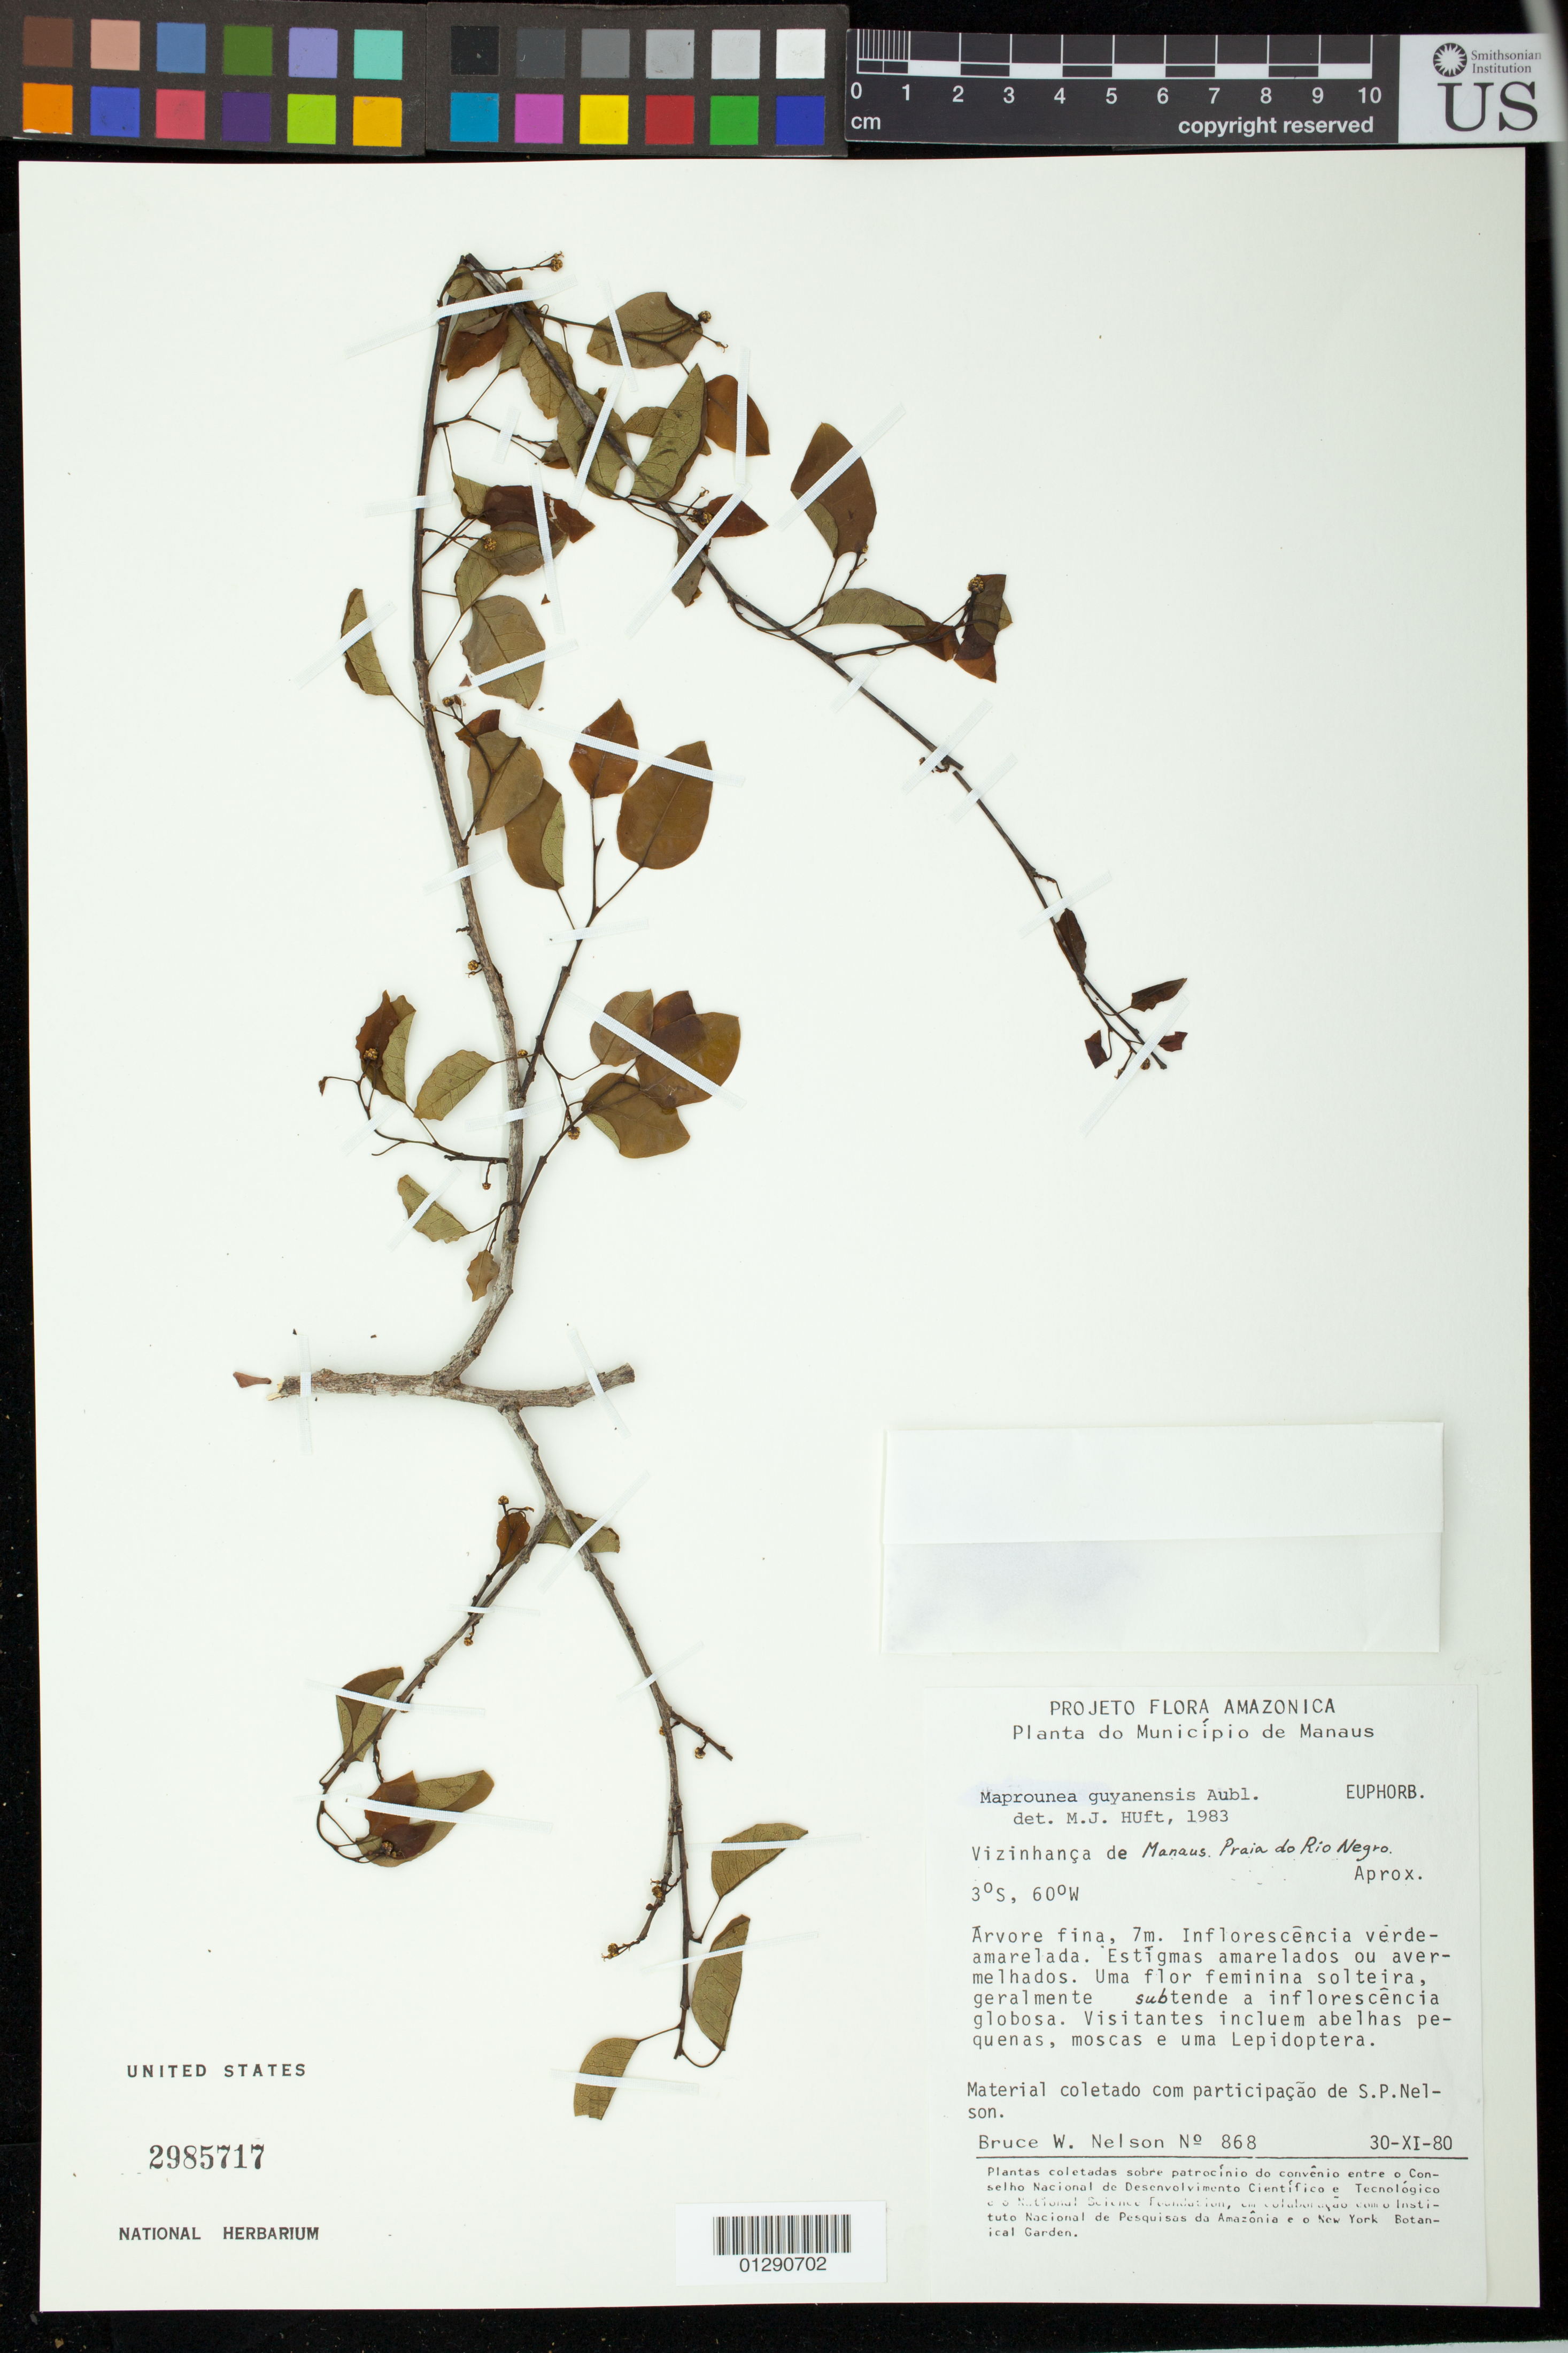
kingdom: Plantae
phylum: Tracheophyta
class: Magnoliopsida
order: Malpighiales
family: Euphorbiaceae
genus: Maprounea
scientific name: Maprounea guianensis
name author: Aubl.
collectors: B. W. Nelson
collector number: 868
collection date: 1980-11-30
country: Brazil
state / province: Amazonas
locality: Municipio de Manaus,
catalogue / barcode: US 2985717